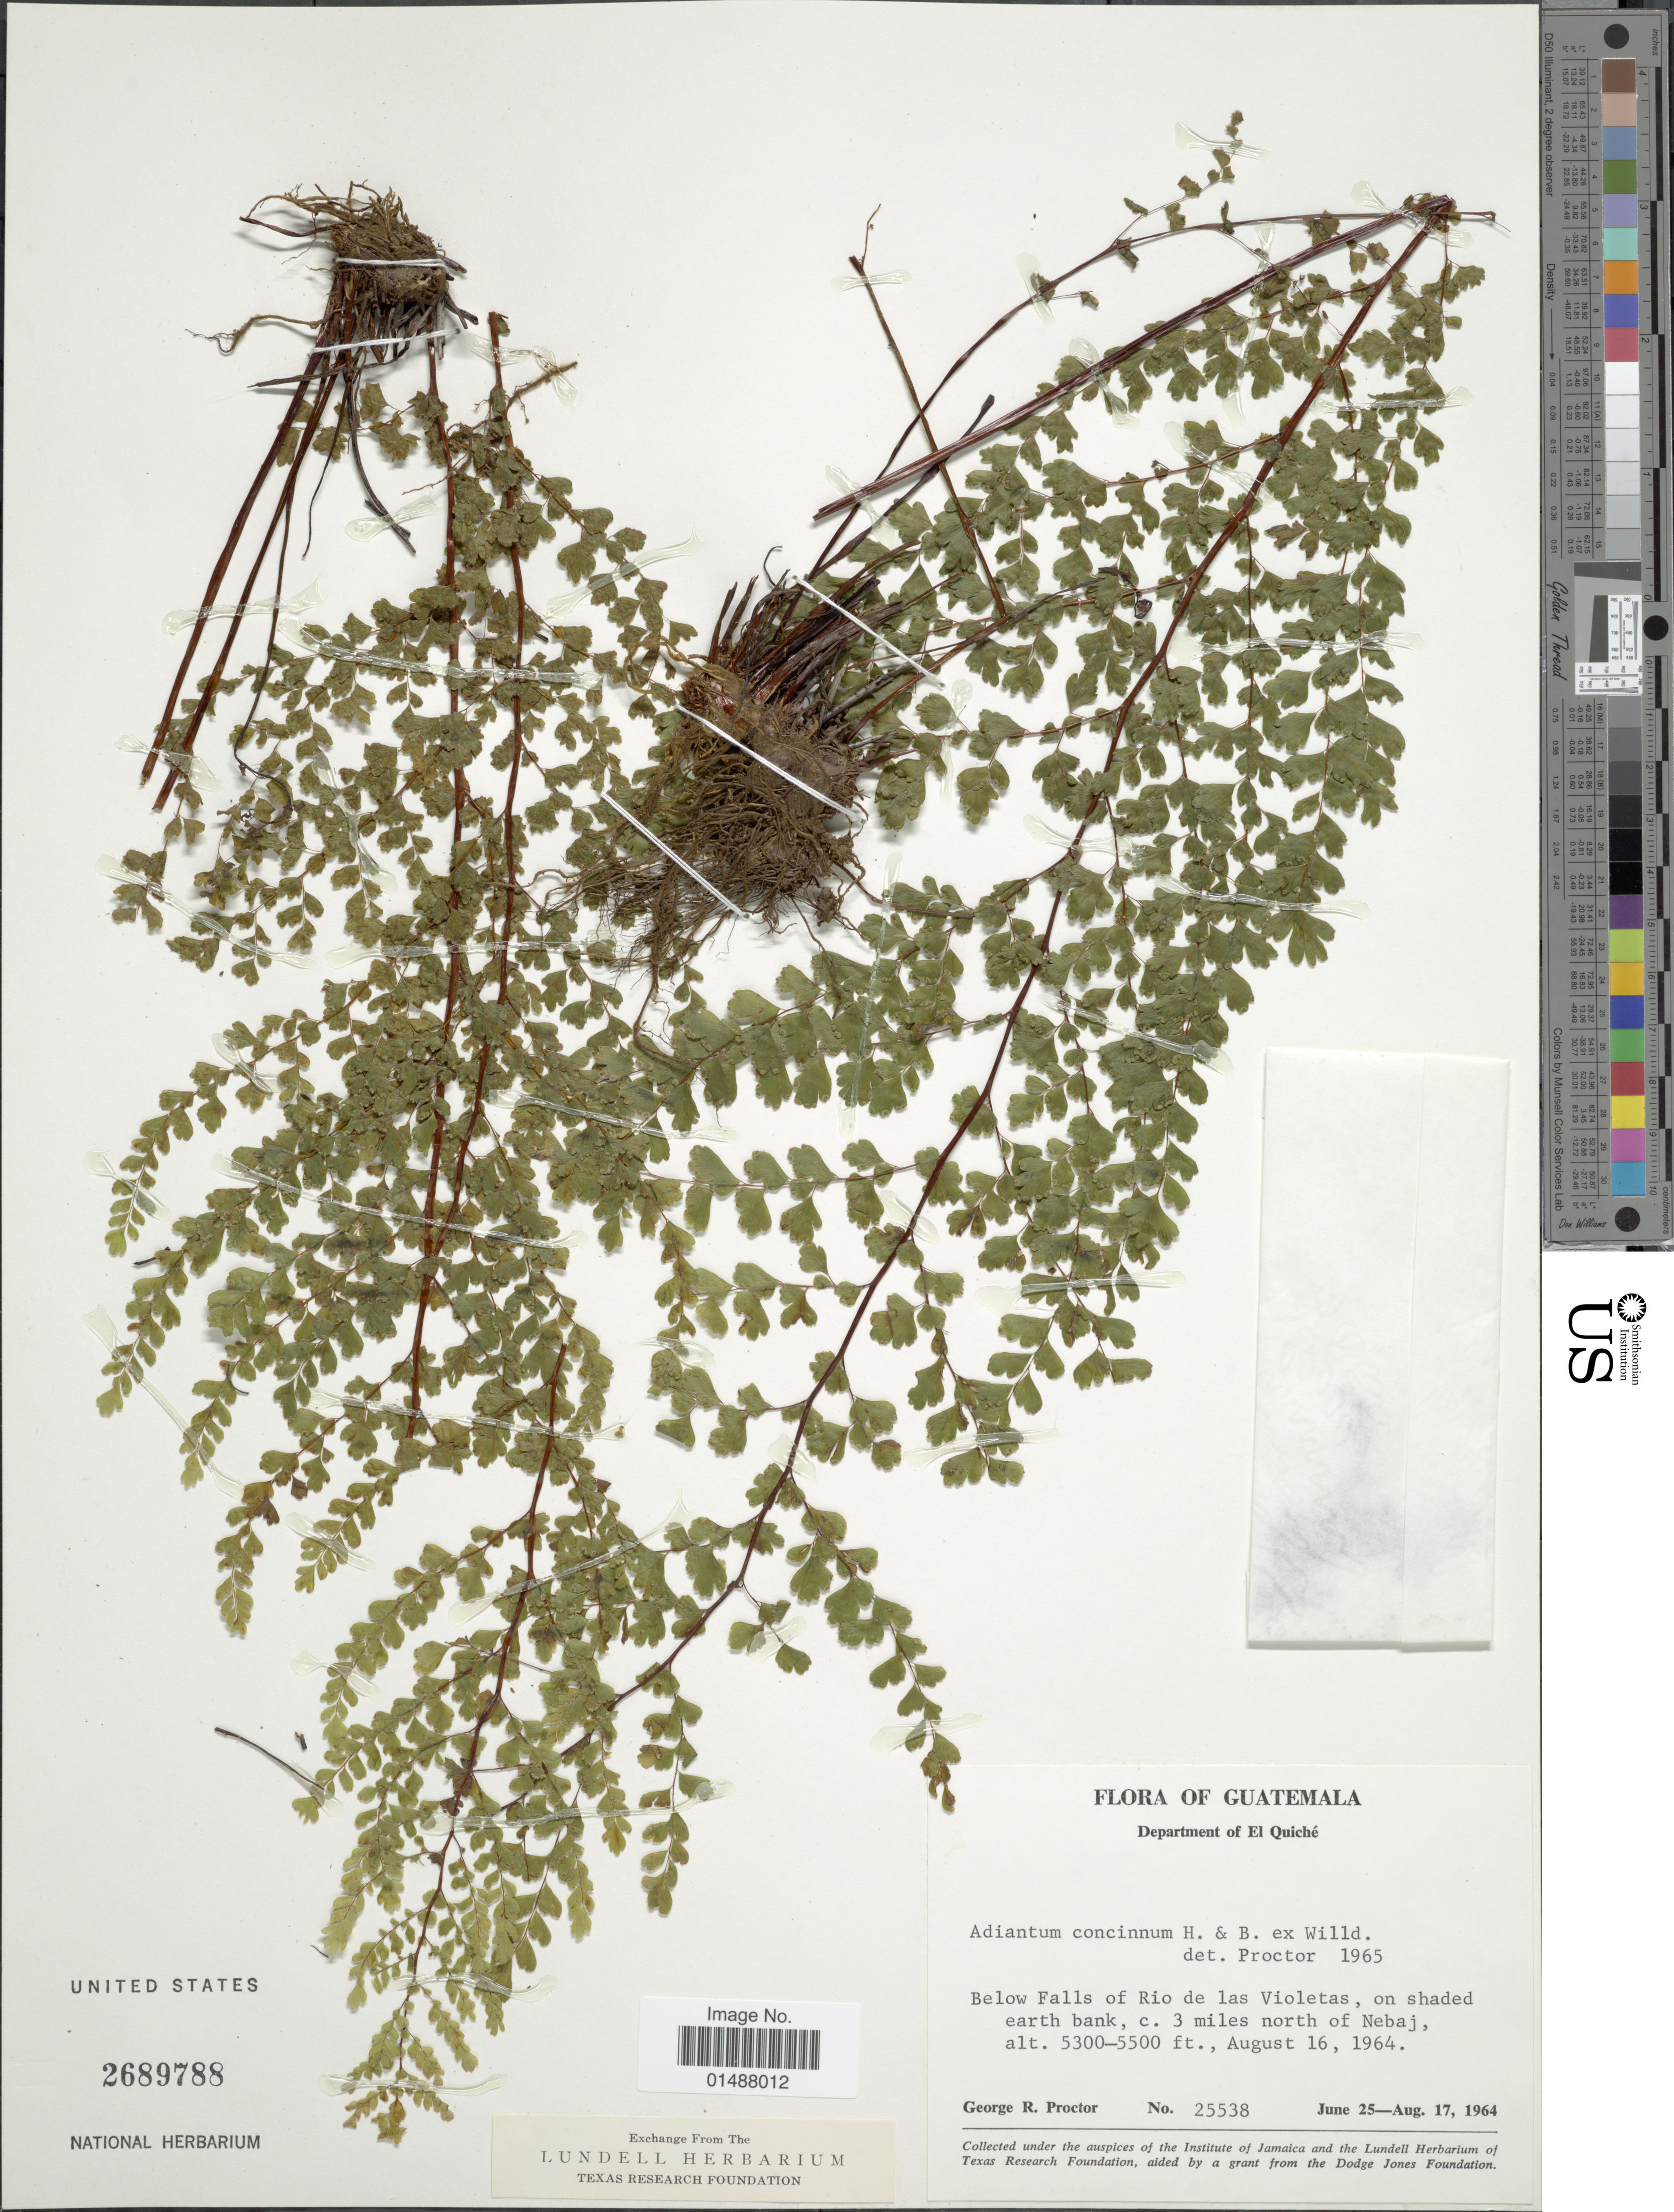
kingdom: Plantae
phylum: Tracheophyta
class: Polypodiopsida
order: Polypodiales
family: Pteridaceae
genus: Adiantum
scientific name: Adiantum concinnum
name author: Humb. & Bonpl. ex Willd.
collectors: G. R. Proctor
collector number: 25538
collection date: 1964-06-25/1964-08-17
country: Guatemala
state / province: El Quiché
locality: Below Falls of Rio de Las Violetas, on shaded earth bank, c. 3 miles north of Nebaj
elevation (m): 1615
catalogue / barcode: US 2689788